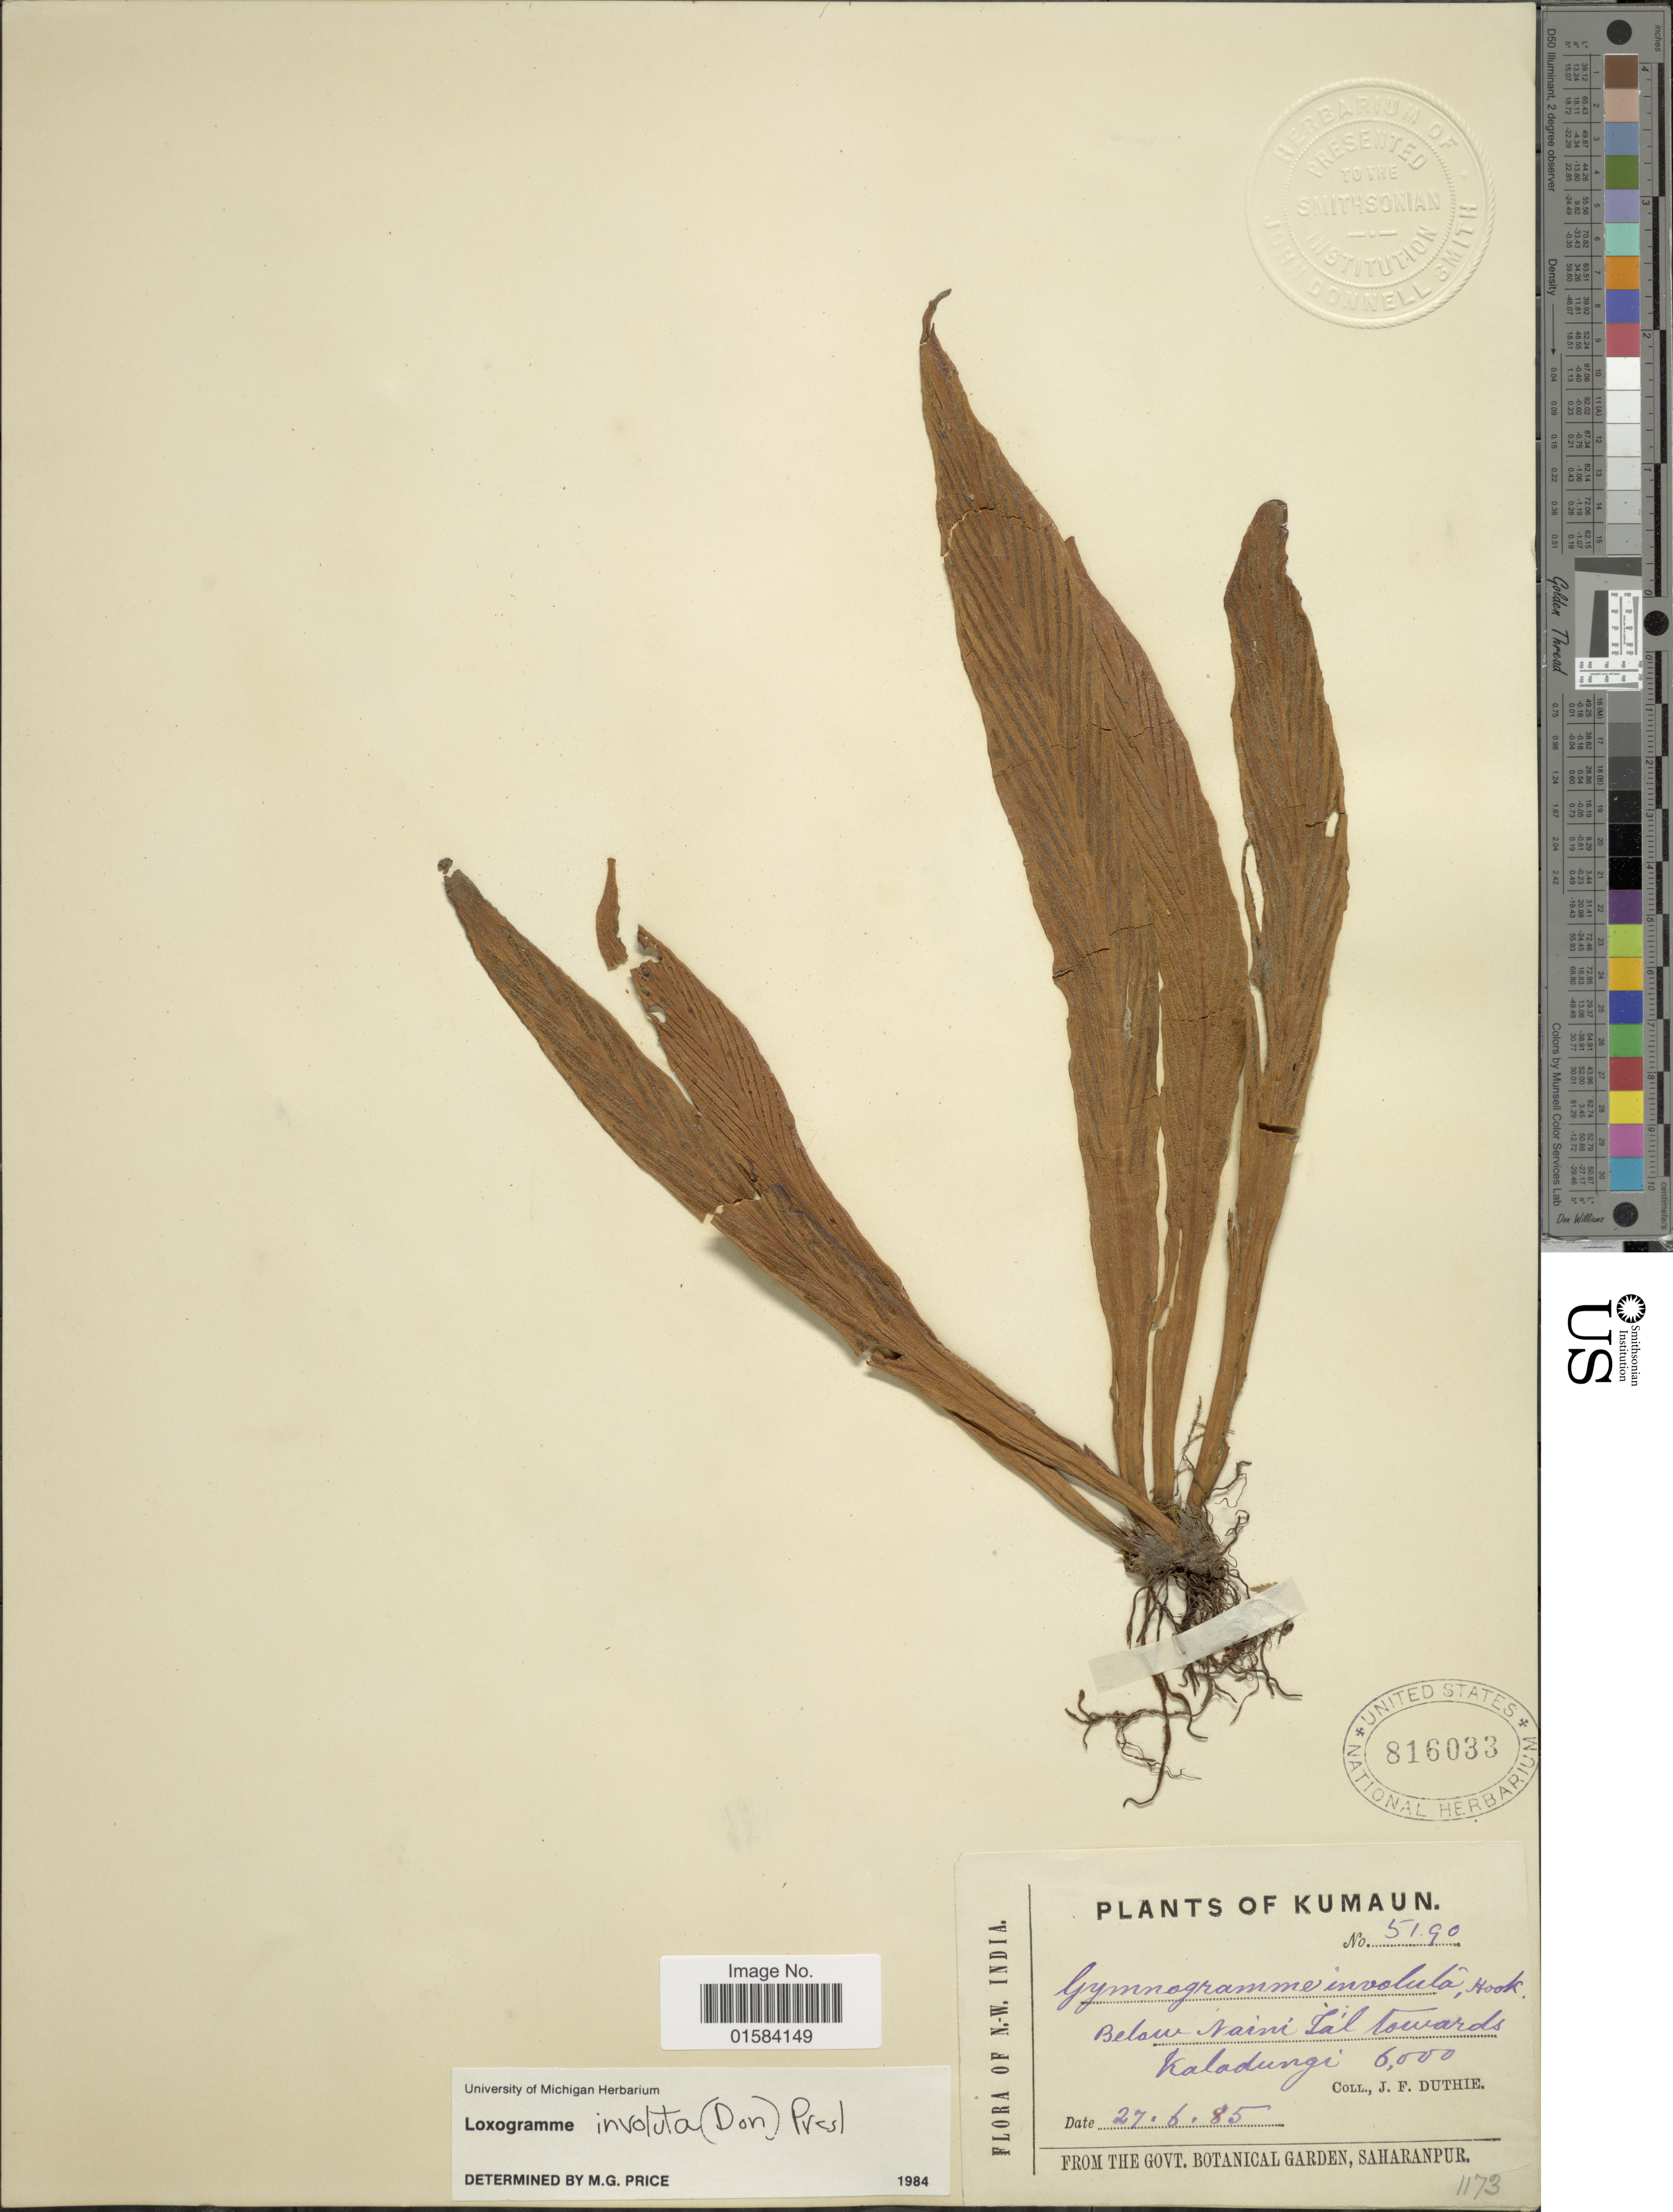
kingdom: Plantae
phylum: Tracheophyta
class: Polypodiopsida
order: Polypodiales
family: Polypodiaceae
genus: Loxogramme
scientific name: Loxogramme involuta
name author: (D. Don) C. Presl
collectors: J. F. Duthie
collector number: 5190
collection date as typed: Transcribed d/m/y: 27/6/85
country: India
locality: Kumaun, N.W. India, Below Naini Tal towards Kaladungi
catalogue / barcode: US 816033